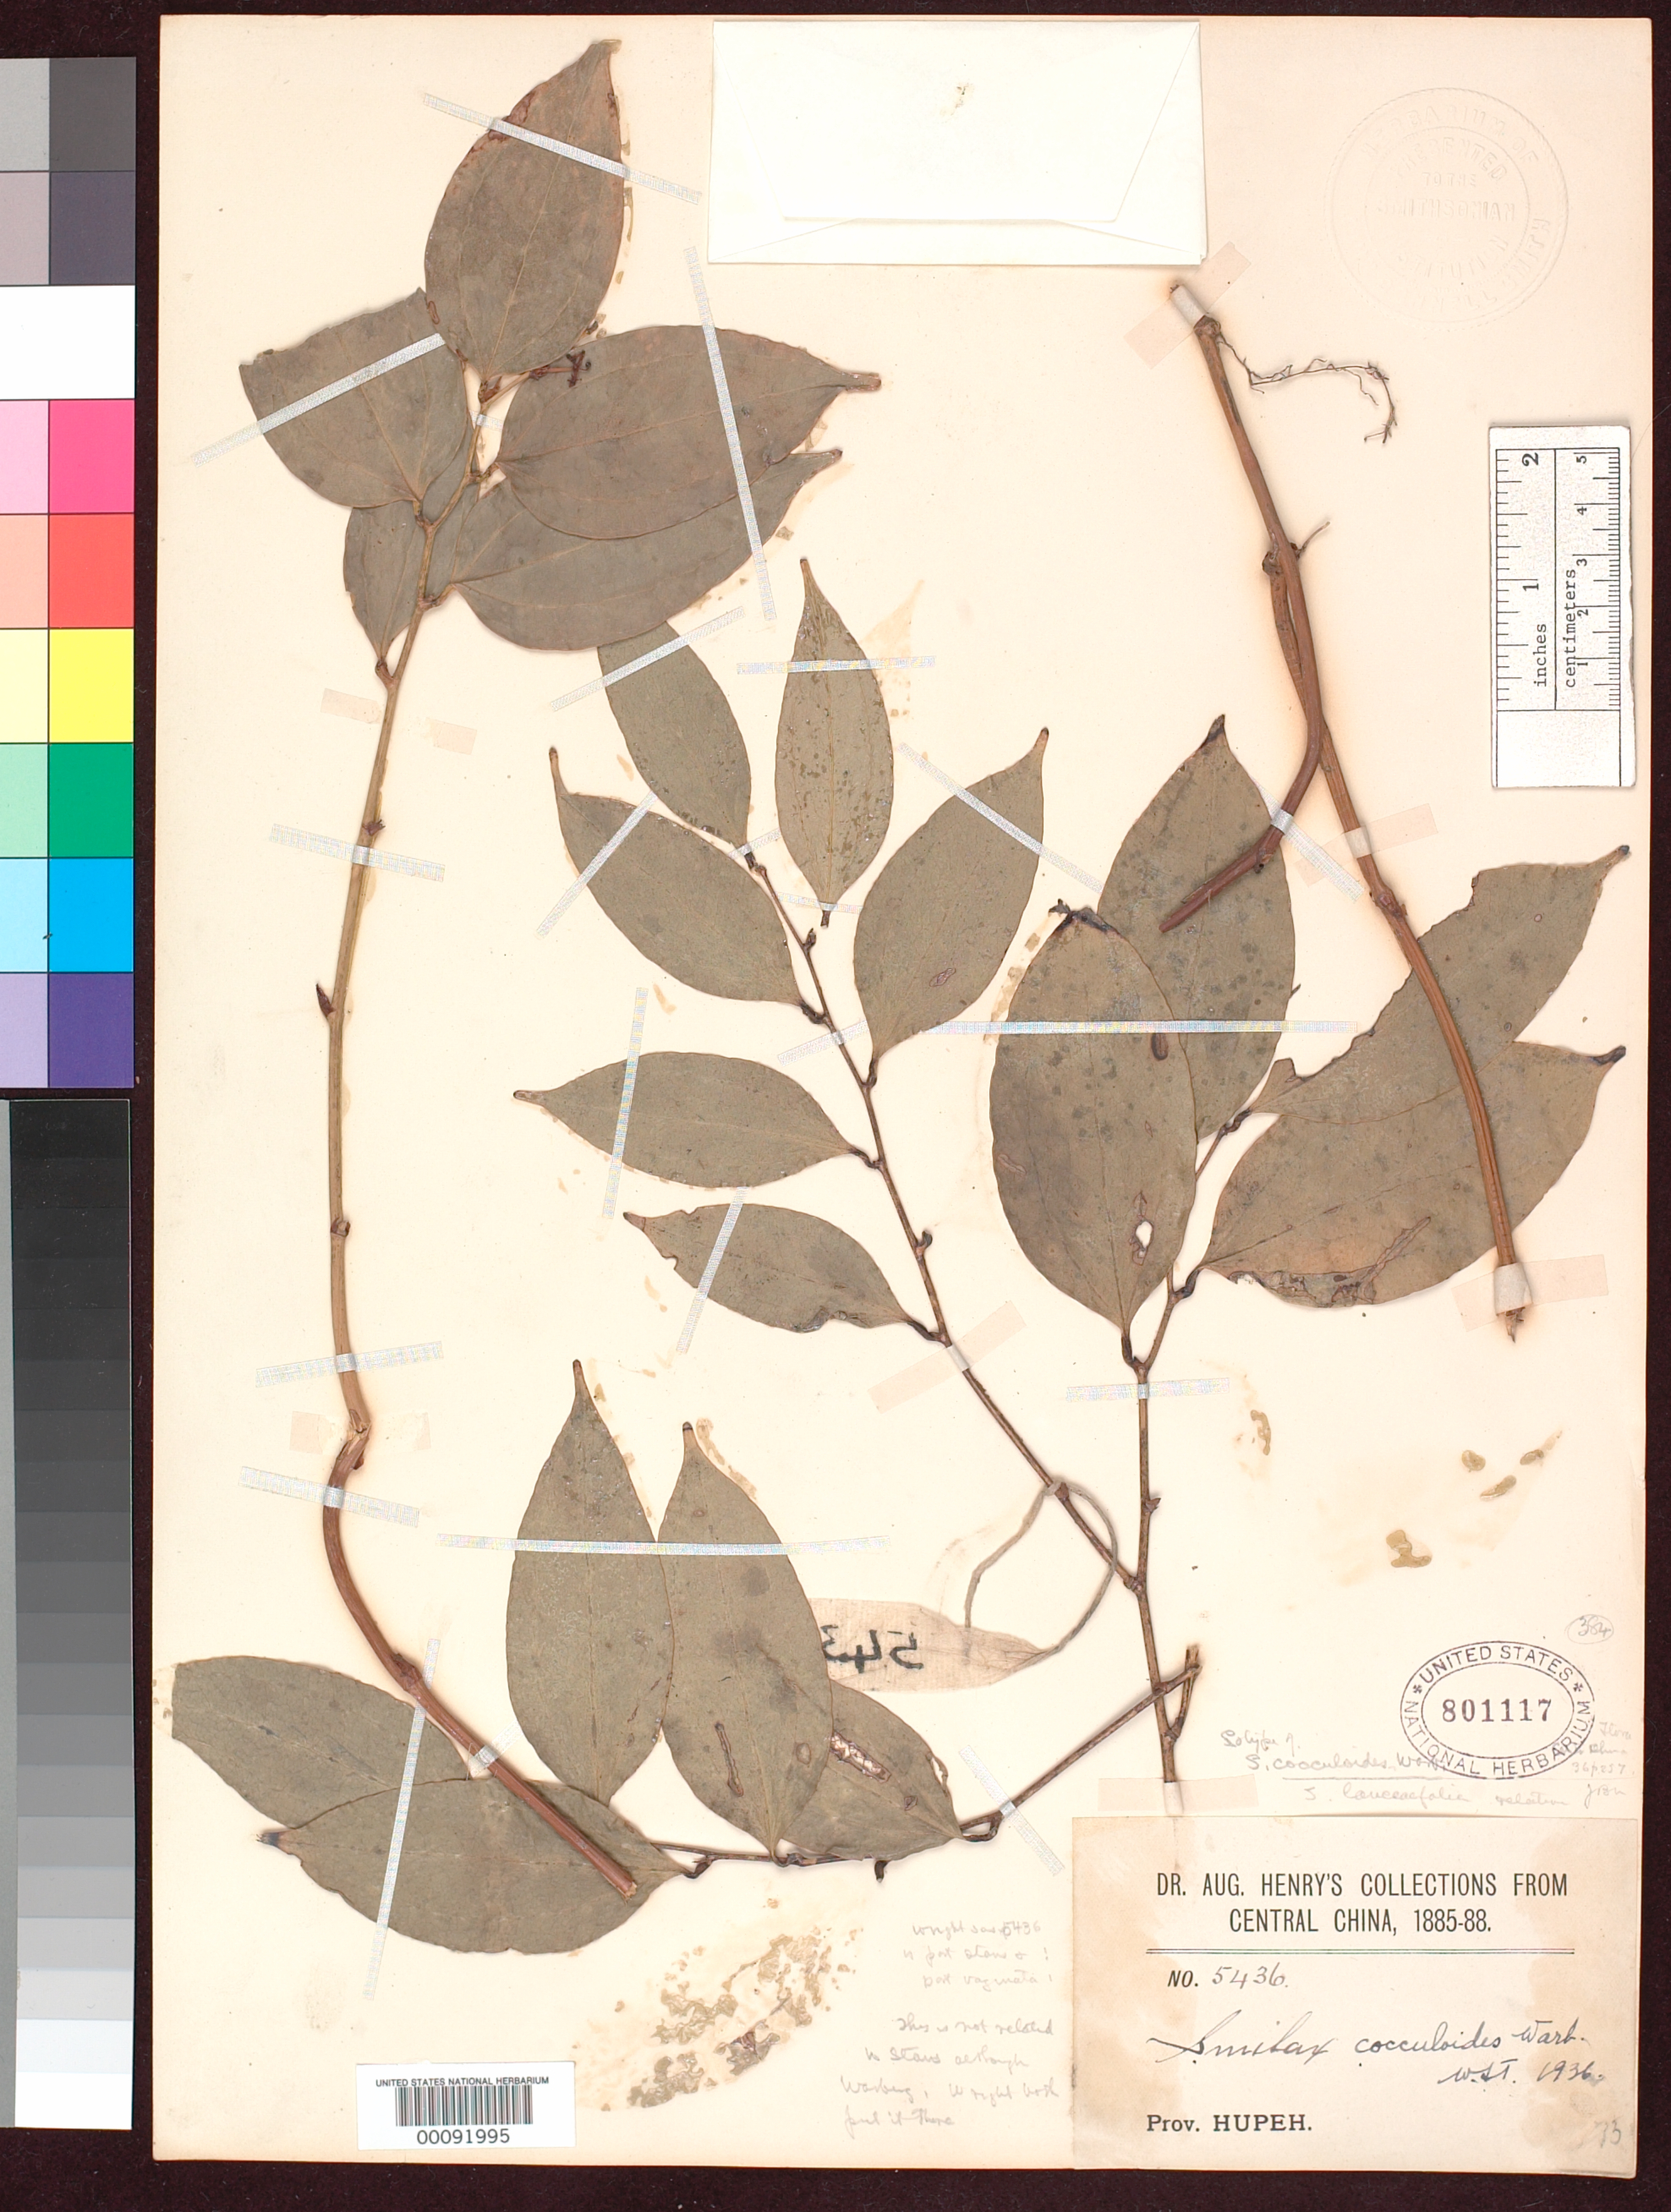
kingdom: Plantae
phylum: Tracheophyta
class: Liliopsida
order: Liliales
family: Smilacaceae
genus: Smilax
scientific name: Smilax cocculoides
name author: Warb. in Diels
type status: Isotype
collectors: A. Henry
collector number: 5436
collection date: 1885/1888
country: China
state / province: Hubei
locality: Central China. Prov. Hupeh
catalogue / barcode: US 801117